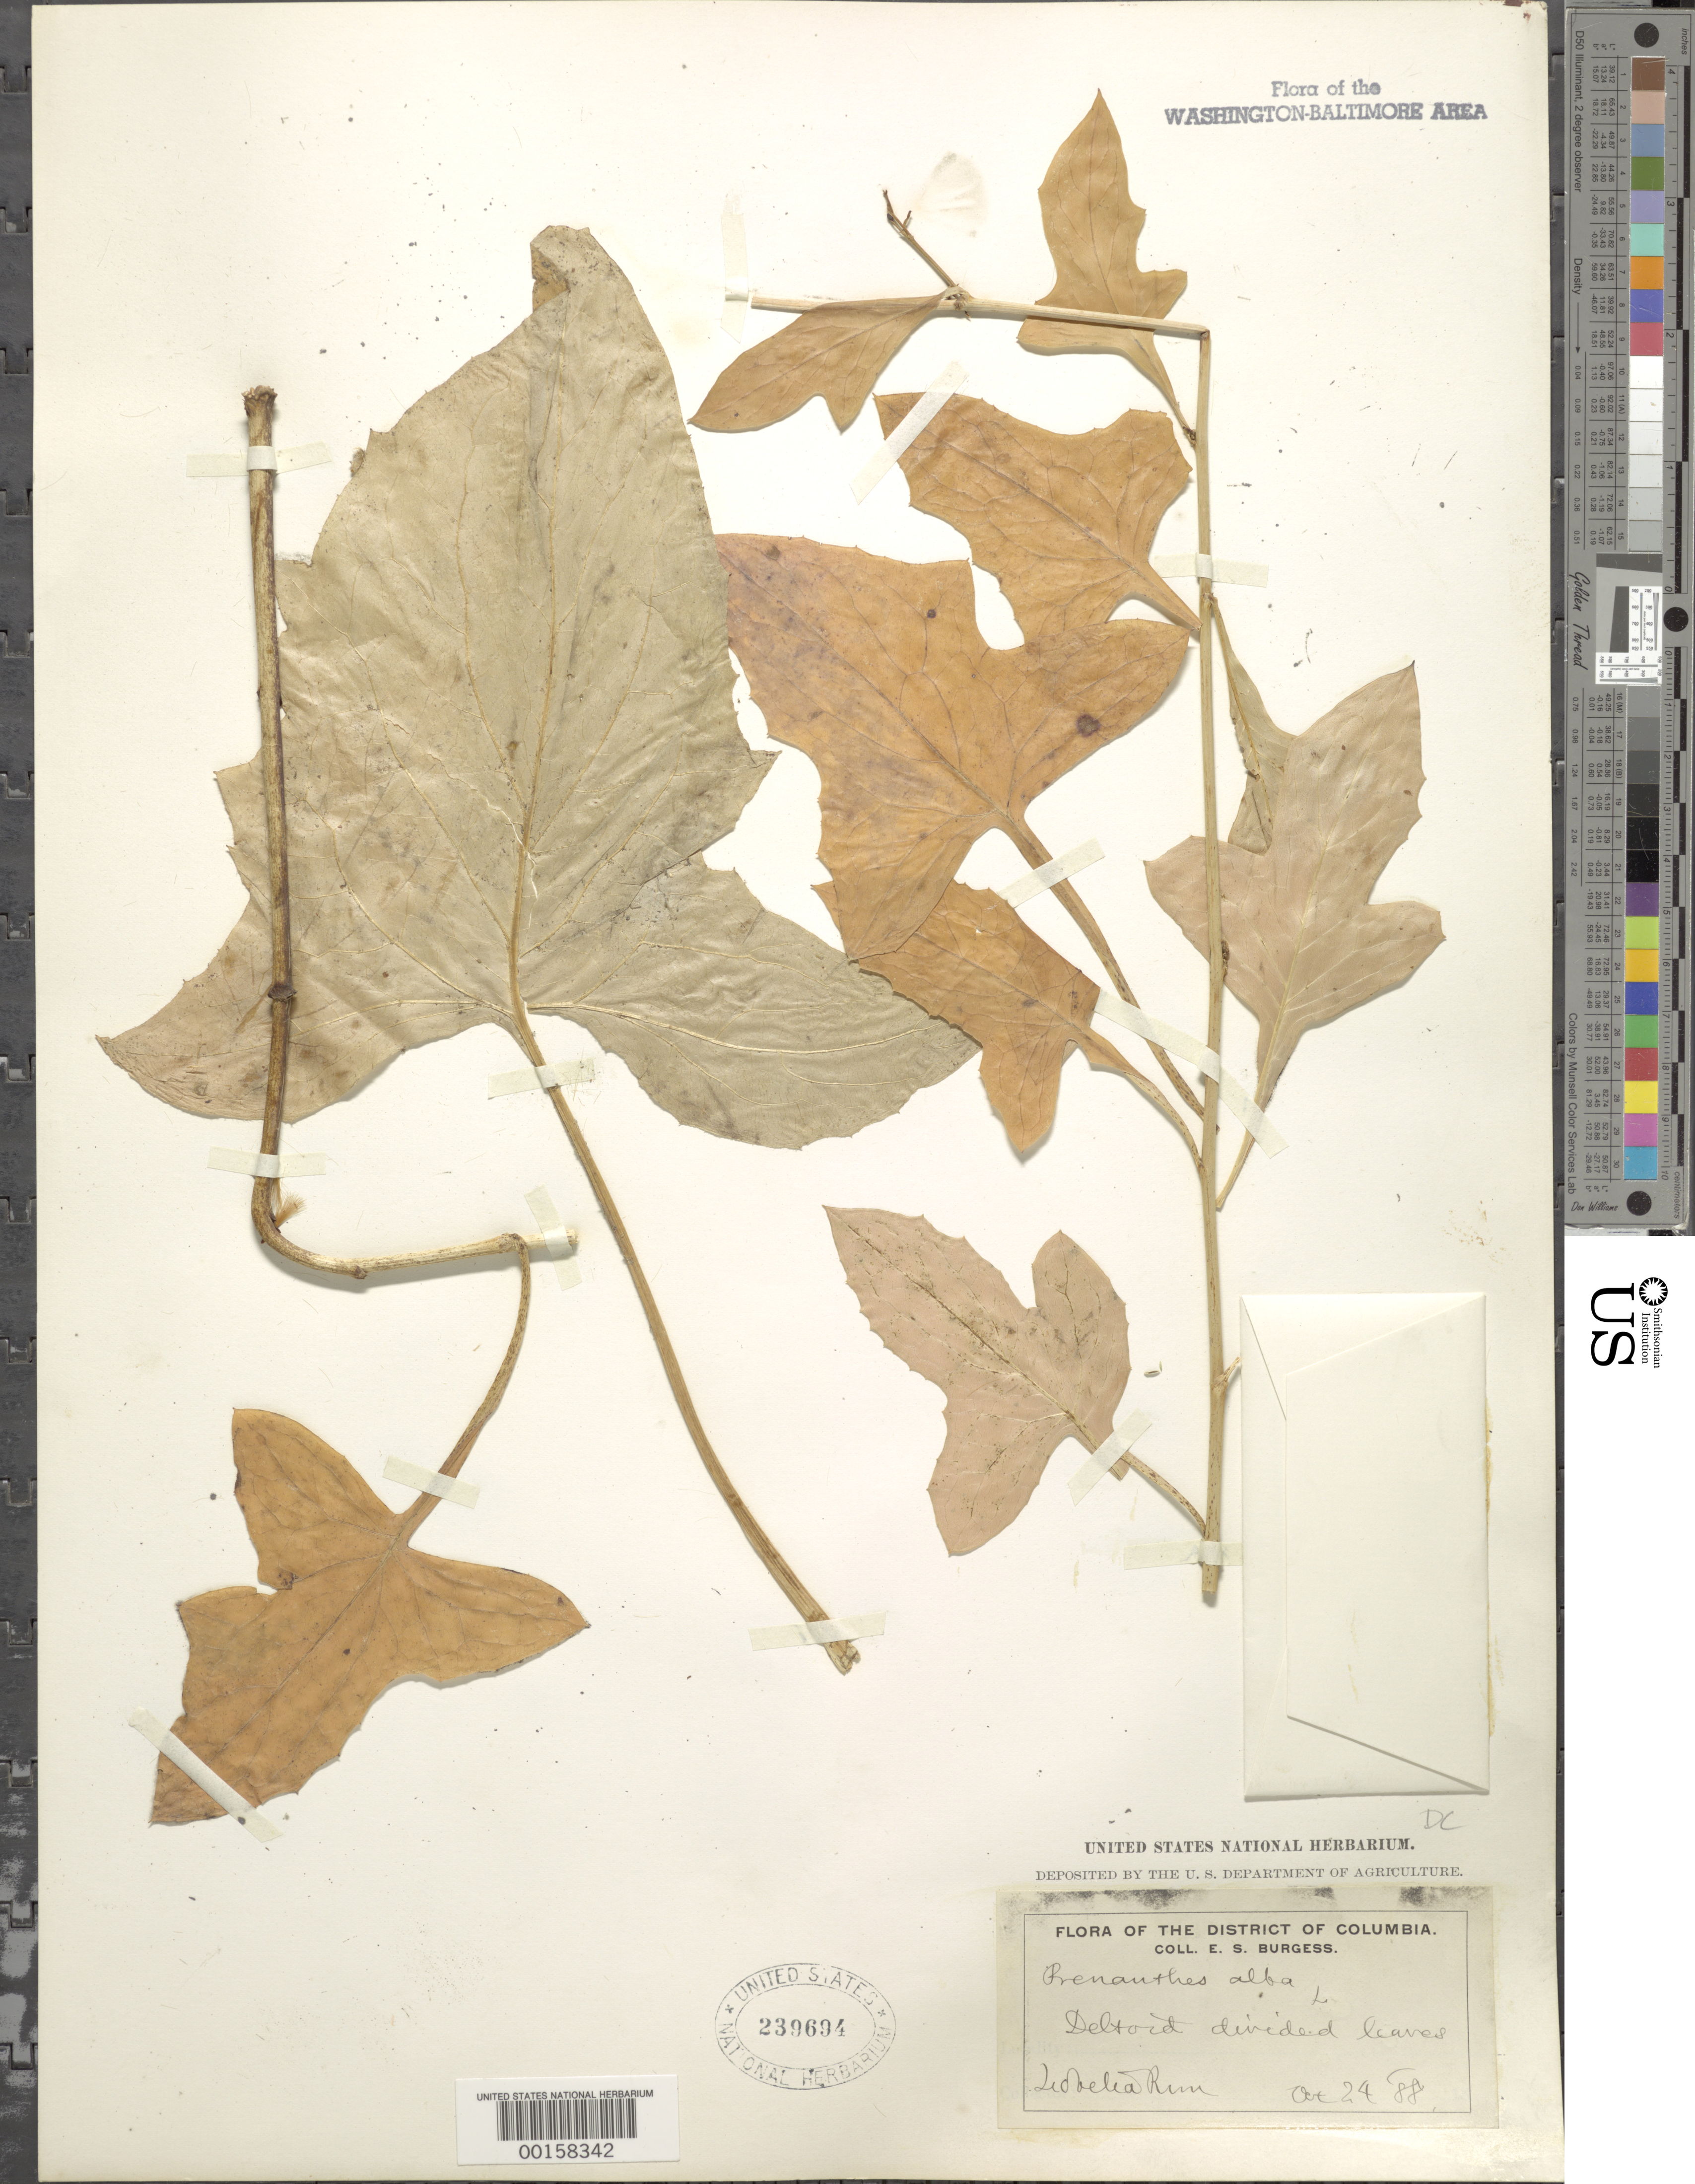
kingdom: Plantae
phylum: Tracheophyta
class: Magnoliopsida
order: Asterales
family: Asteraceae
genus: Nabalus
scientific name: Nabalus albus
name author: (L.) Hook.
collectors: E. Burgess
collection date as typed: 24 Oct 1888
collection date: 1888-10-24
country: United States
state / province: District of Columbia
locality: Lobelia Run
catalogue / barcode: US 239694